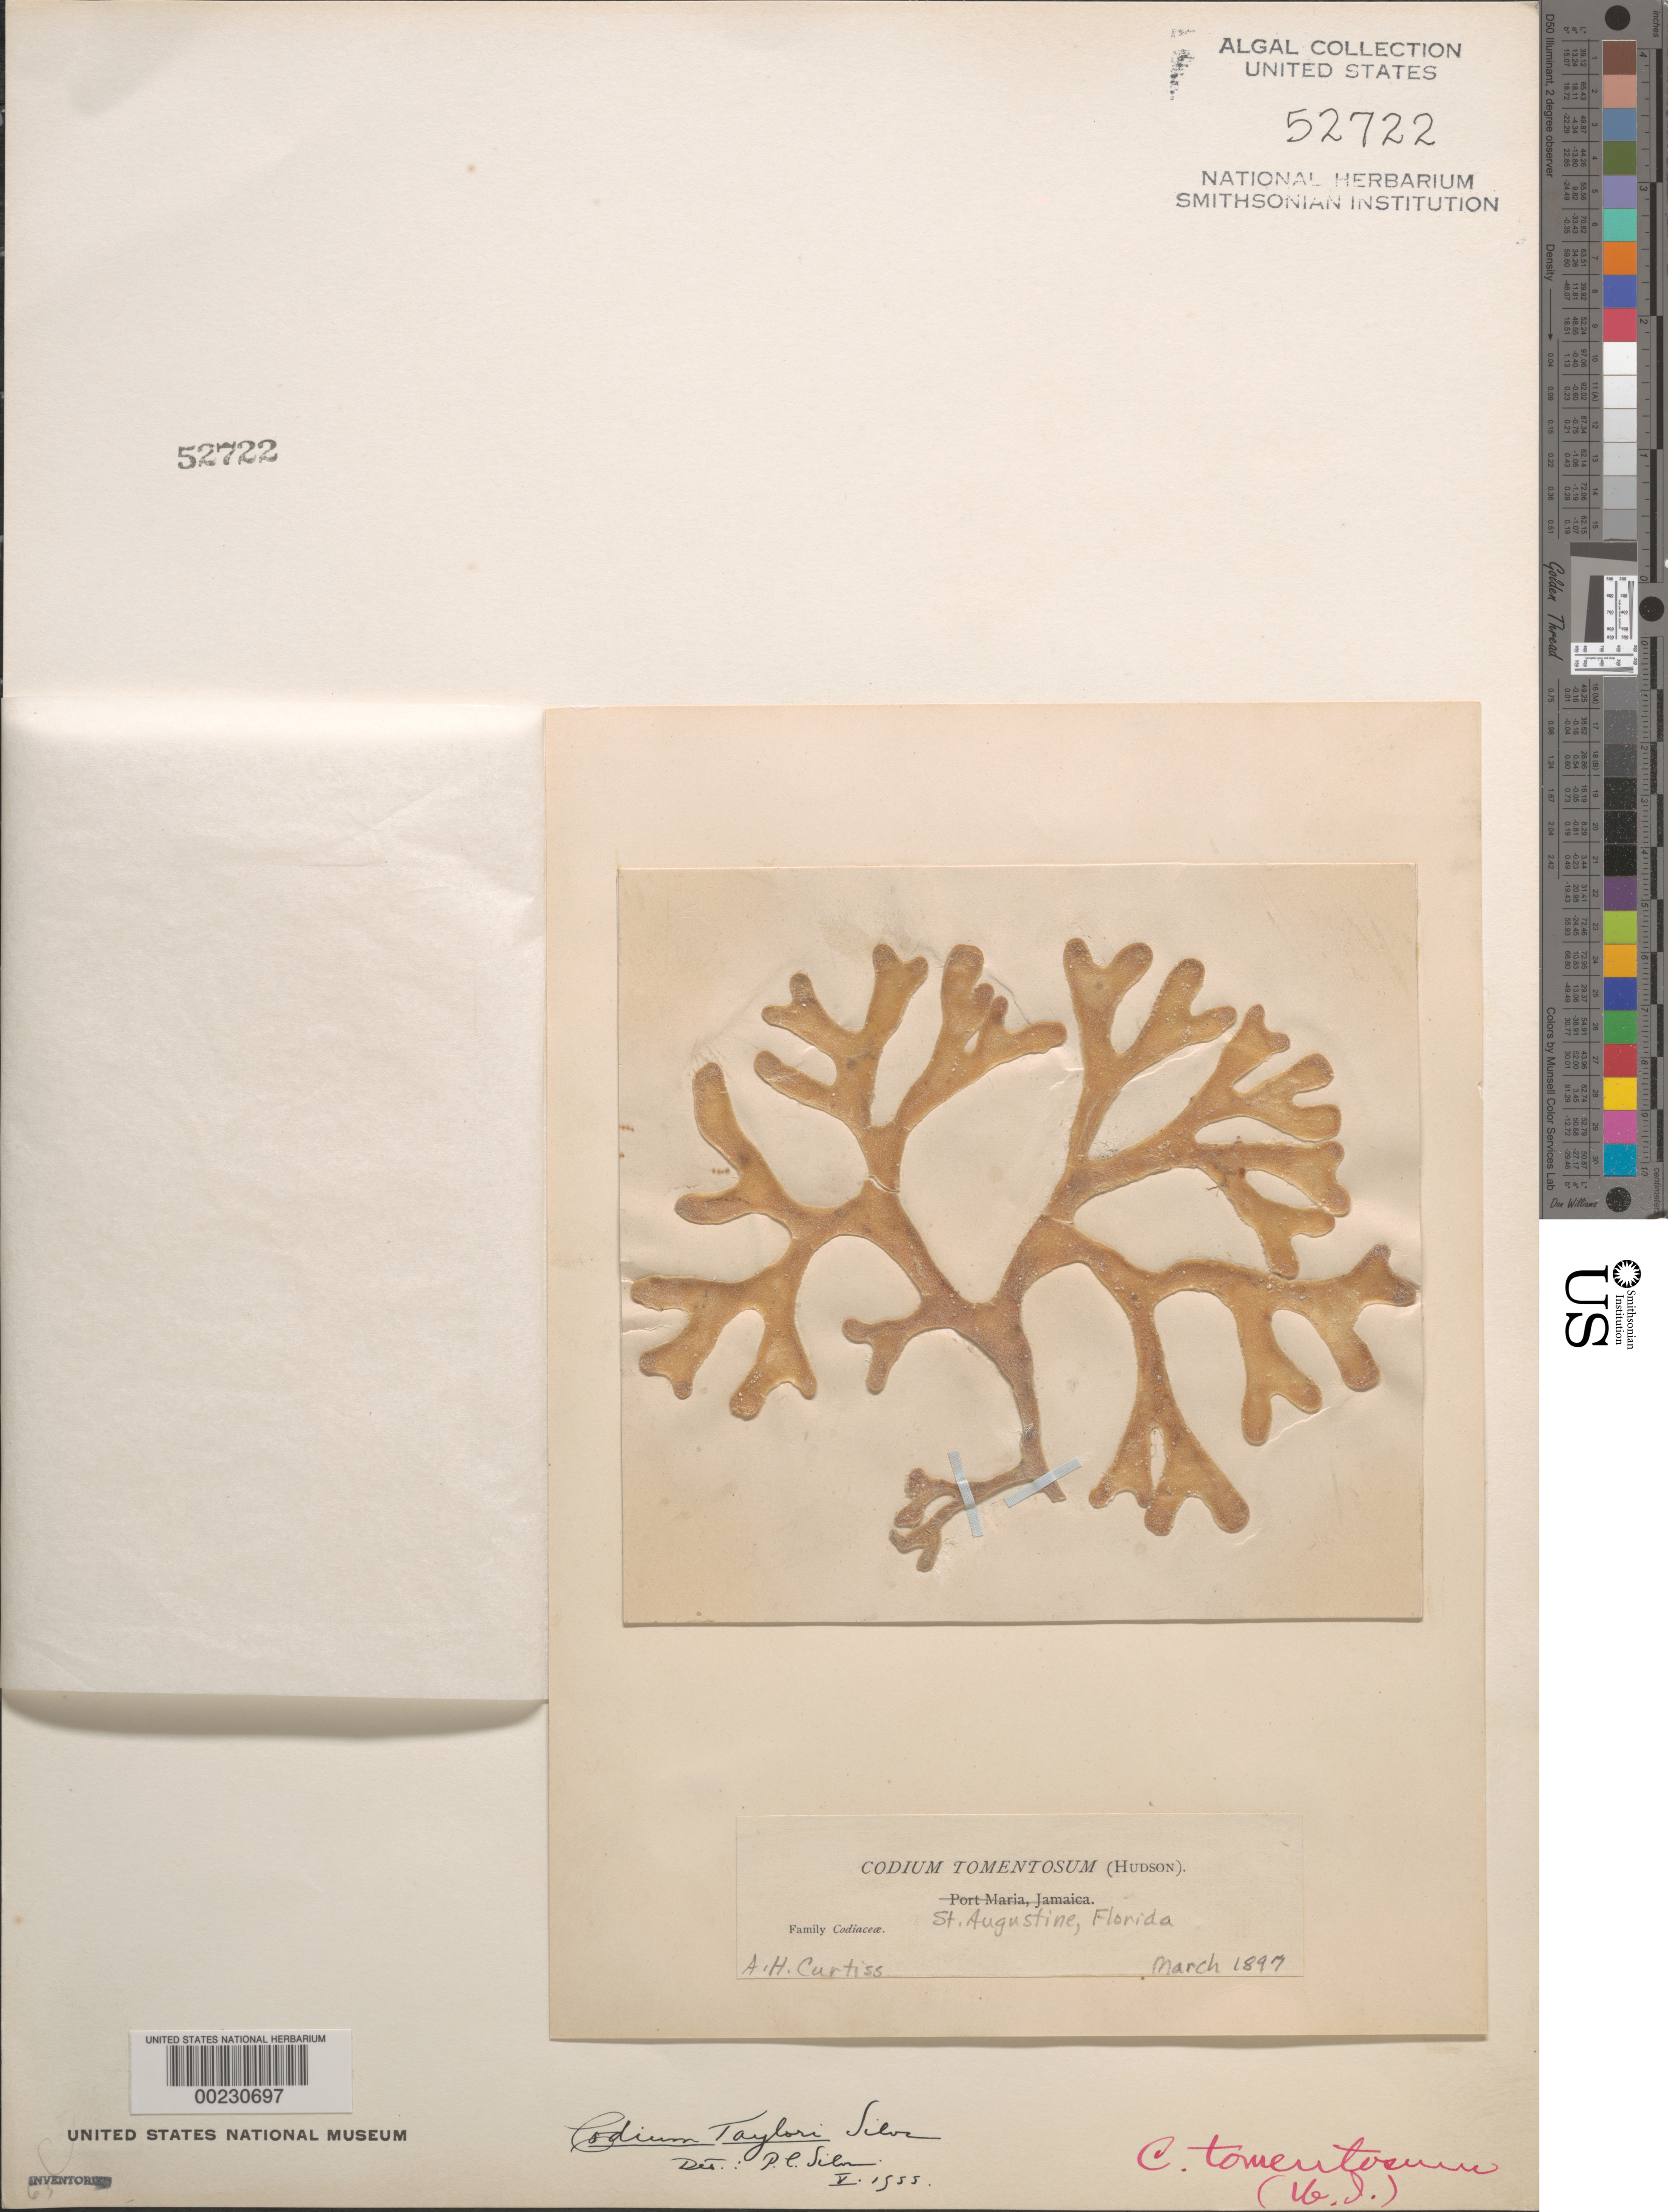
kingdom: Plantae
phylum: Chlorophyta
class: Ulvophyceae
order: Bryopsidales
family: Codiaceae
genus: Codium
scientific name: Codium taylorii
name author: P.C. Silva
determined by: Silva, P. C.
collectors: A. H. Curtiss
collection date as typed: Mar 1897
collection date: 1897-03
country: United States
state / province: Florida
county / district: Saint Johns County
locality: St. Augustine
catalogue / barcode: US 52722